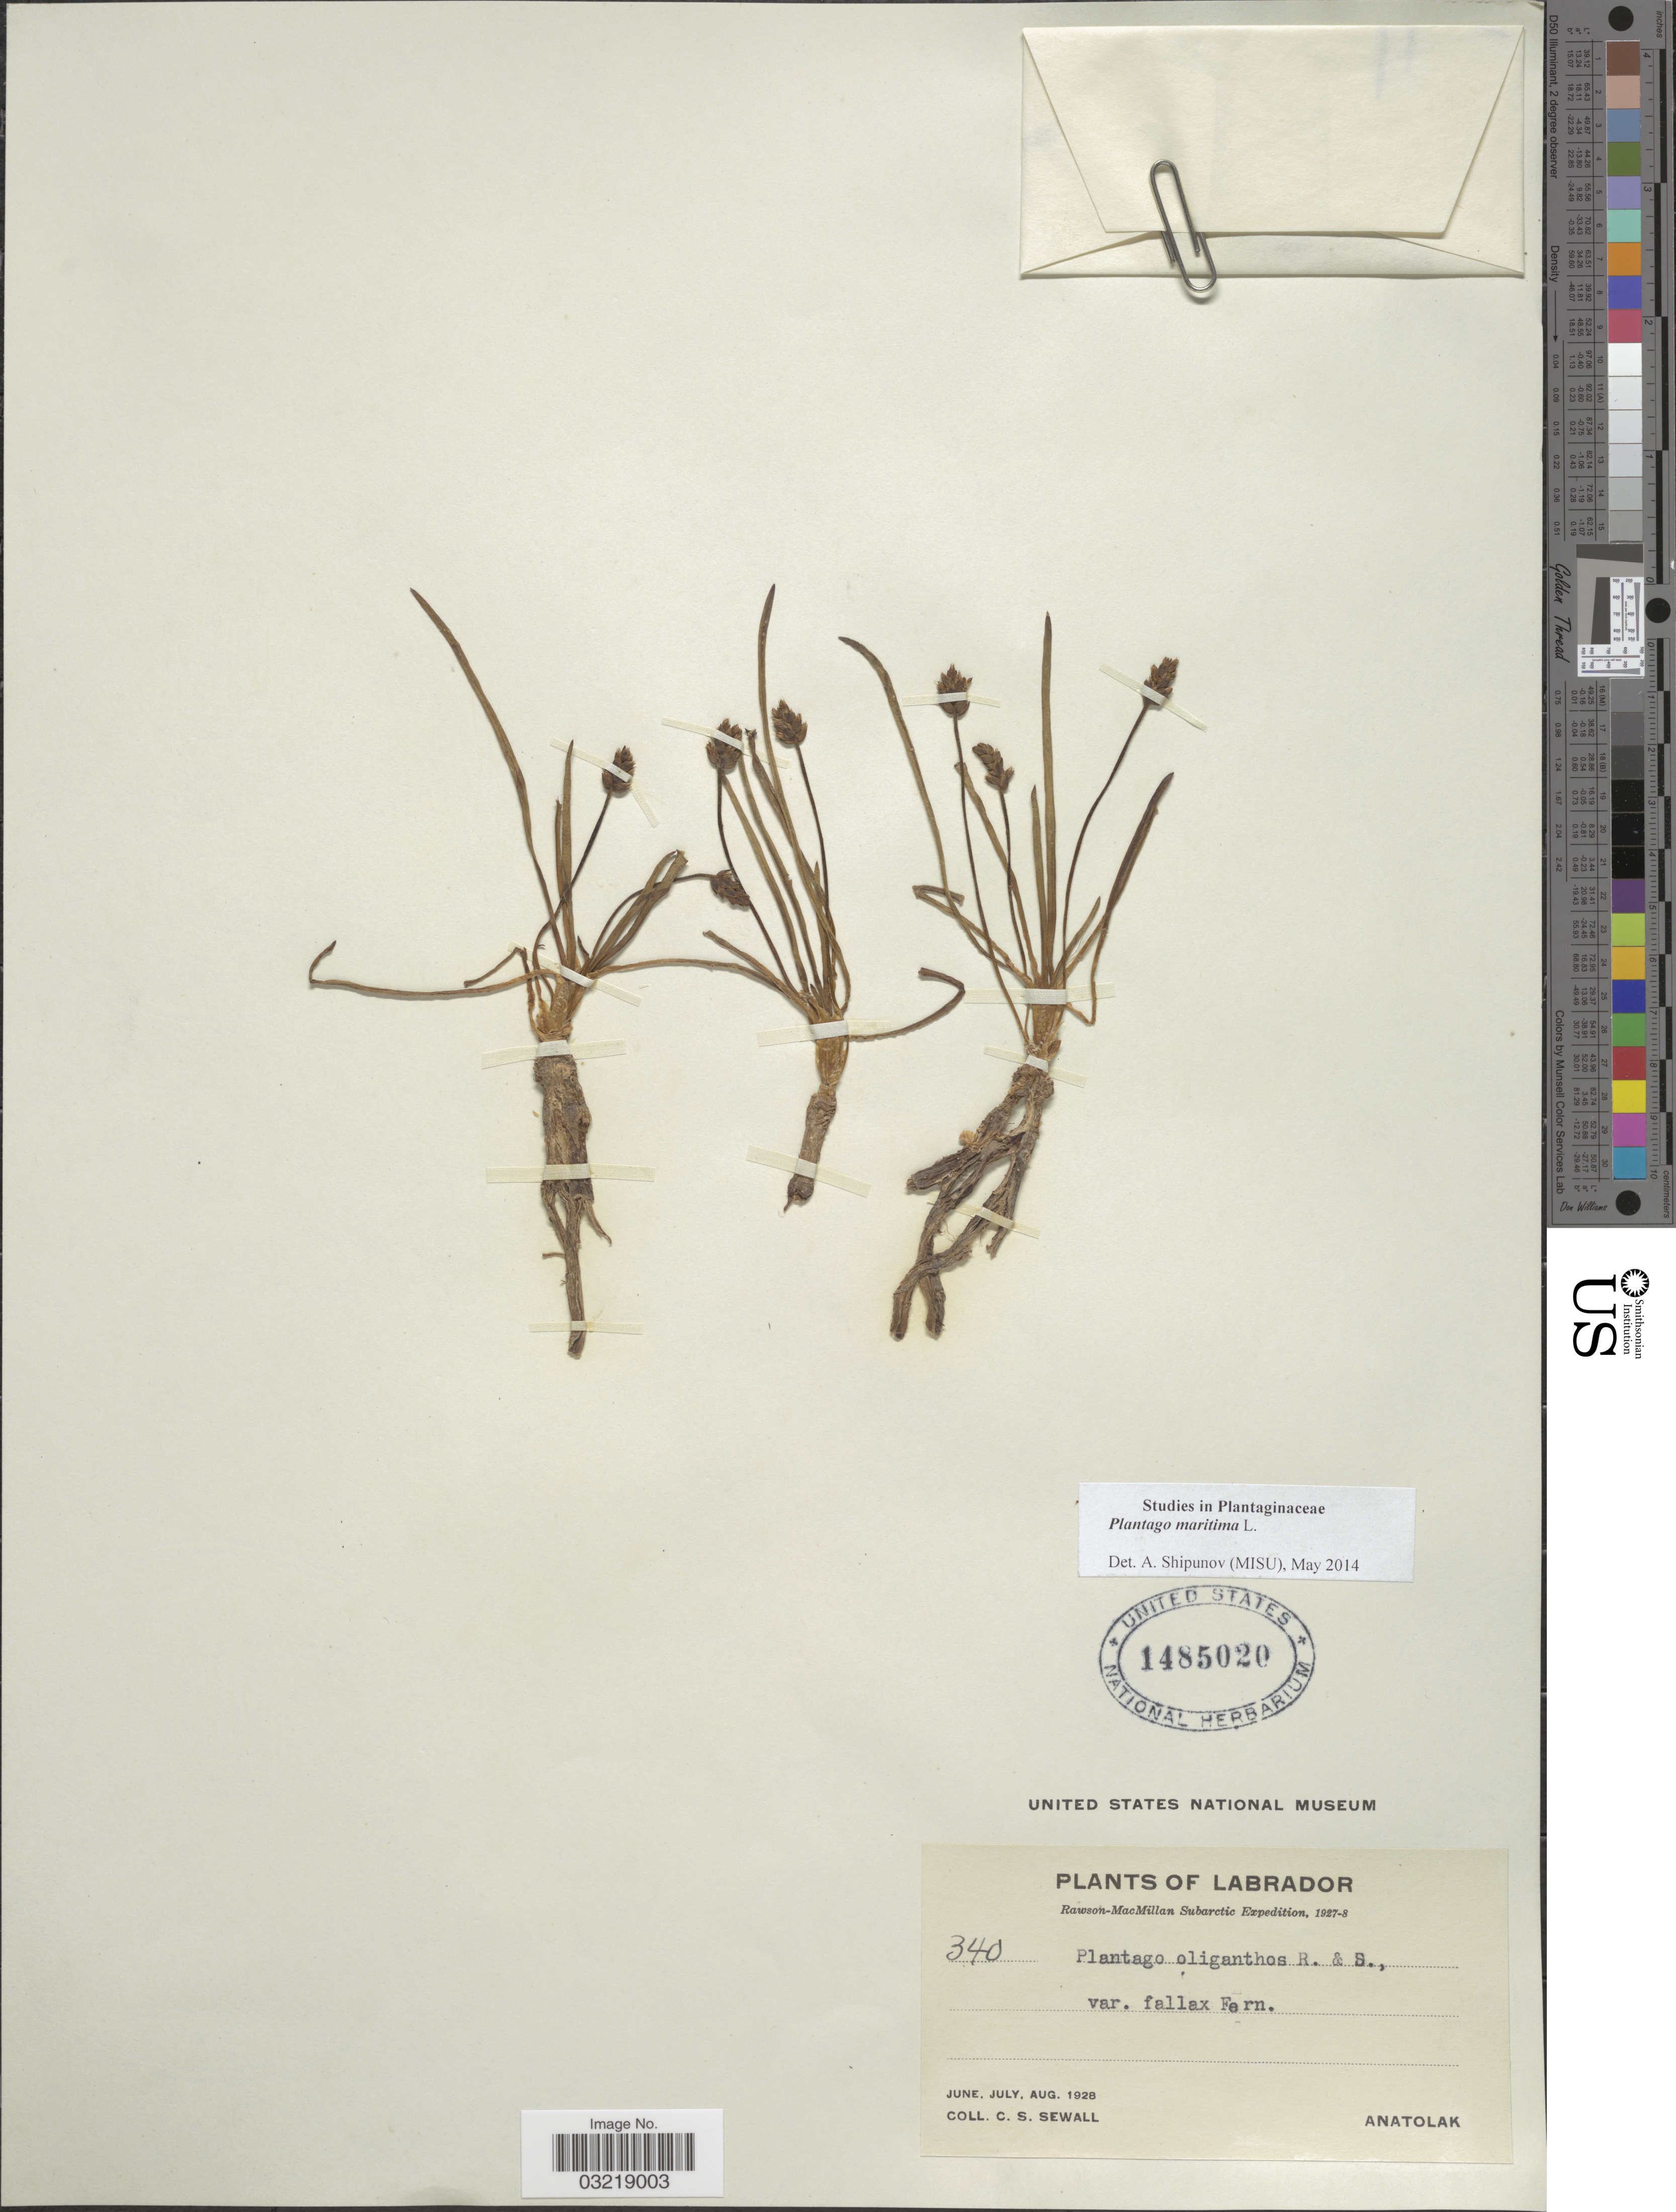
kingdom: Plantae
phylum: Tracheophyta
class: Magnoliopsida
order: Lamiales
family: Plantaginaceae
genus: Plantago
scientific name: Plantago maritima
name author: L.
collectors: C. Sewall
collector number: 340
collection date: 1928-06/1928-08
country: Canada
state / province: Newfoundland and Labrador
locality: Labrador. Anatolak.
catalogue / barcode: US 1485020